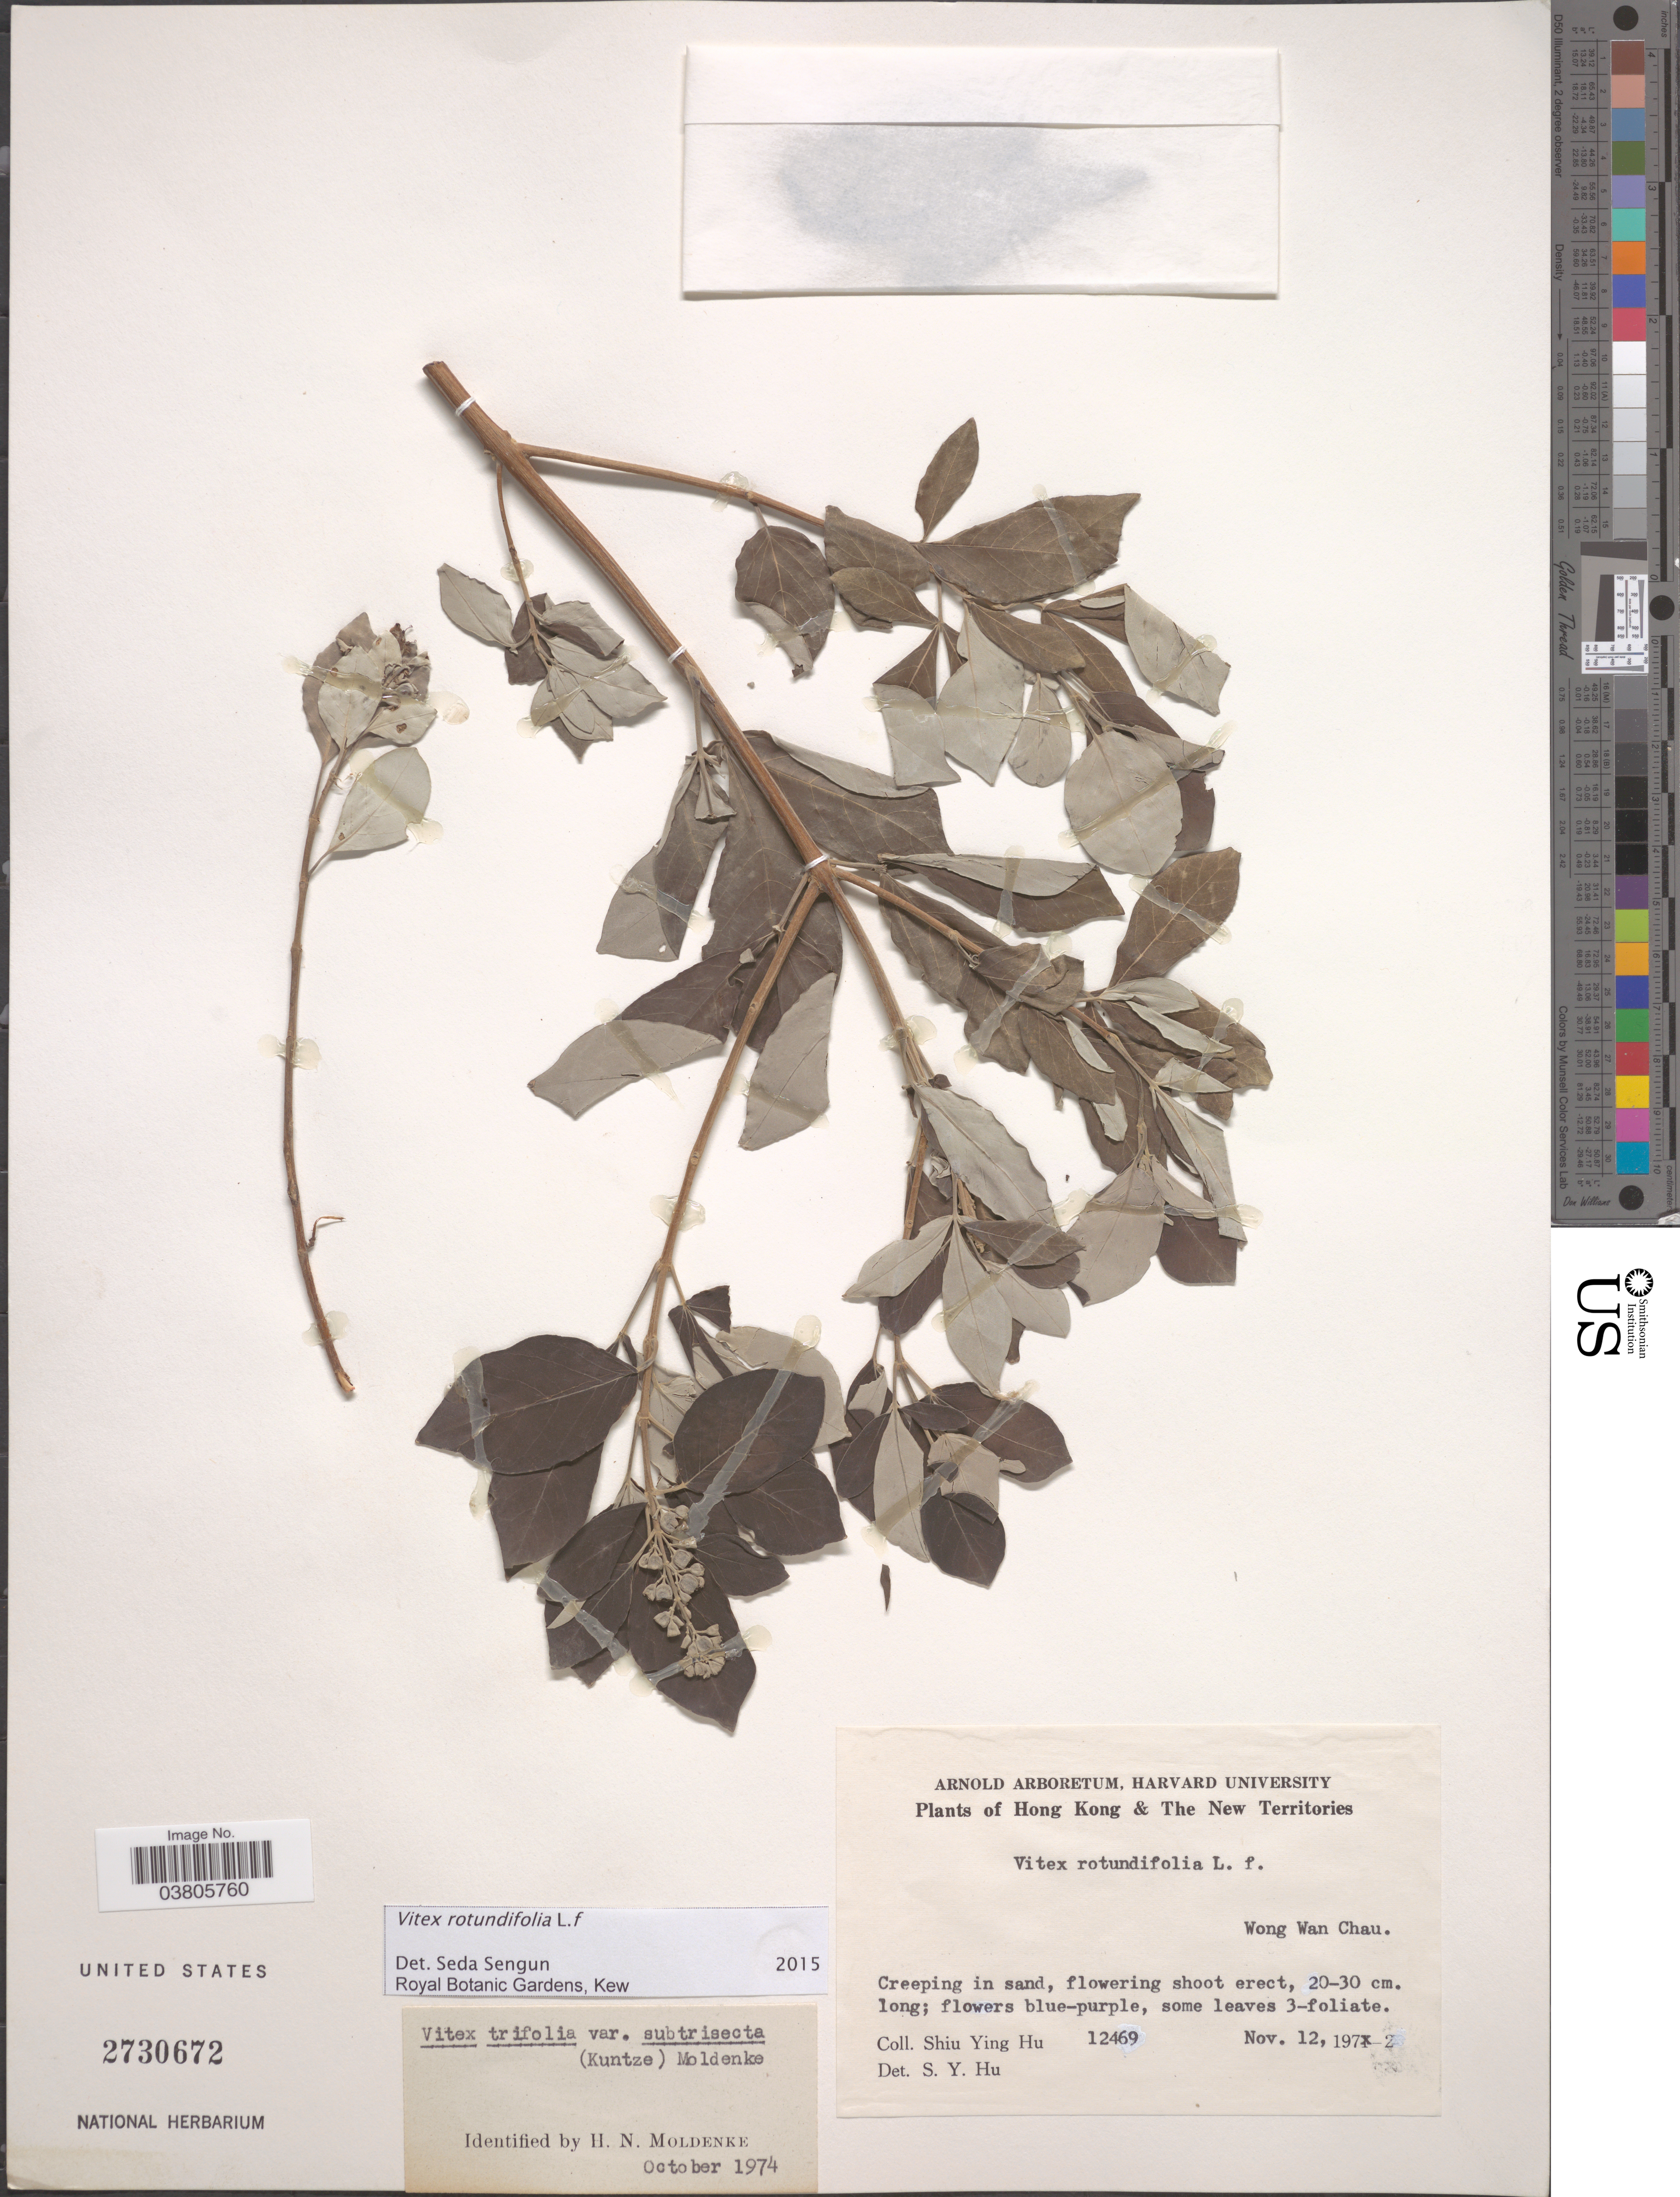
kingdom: Plantae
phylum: Tracheophyta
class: Magnoliopsida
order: Lamiales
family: Lamiaceae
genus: Vitex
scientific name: Vitex rotundifolia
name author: L. f.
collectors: S. Y. Hu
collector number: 12469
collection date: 1972-11-12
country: China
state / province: Hong Kong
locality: Hong Kong & The New Territories. Wong Wan Chau.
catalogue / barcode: US 2730672